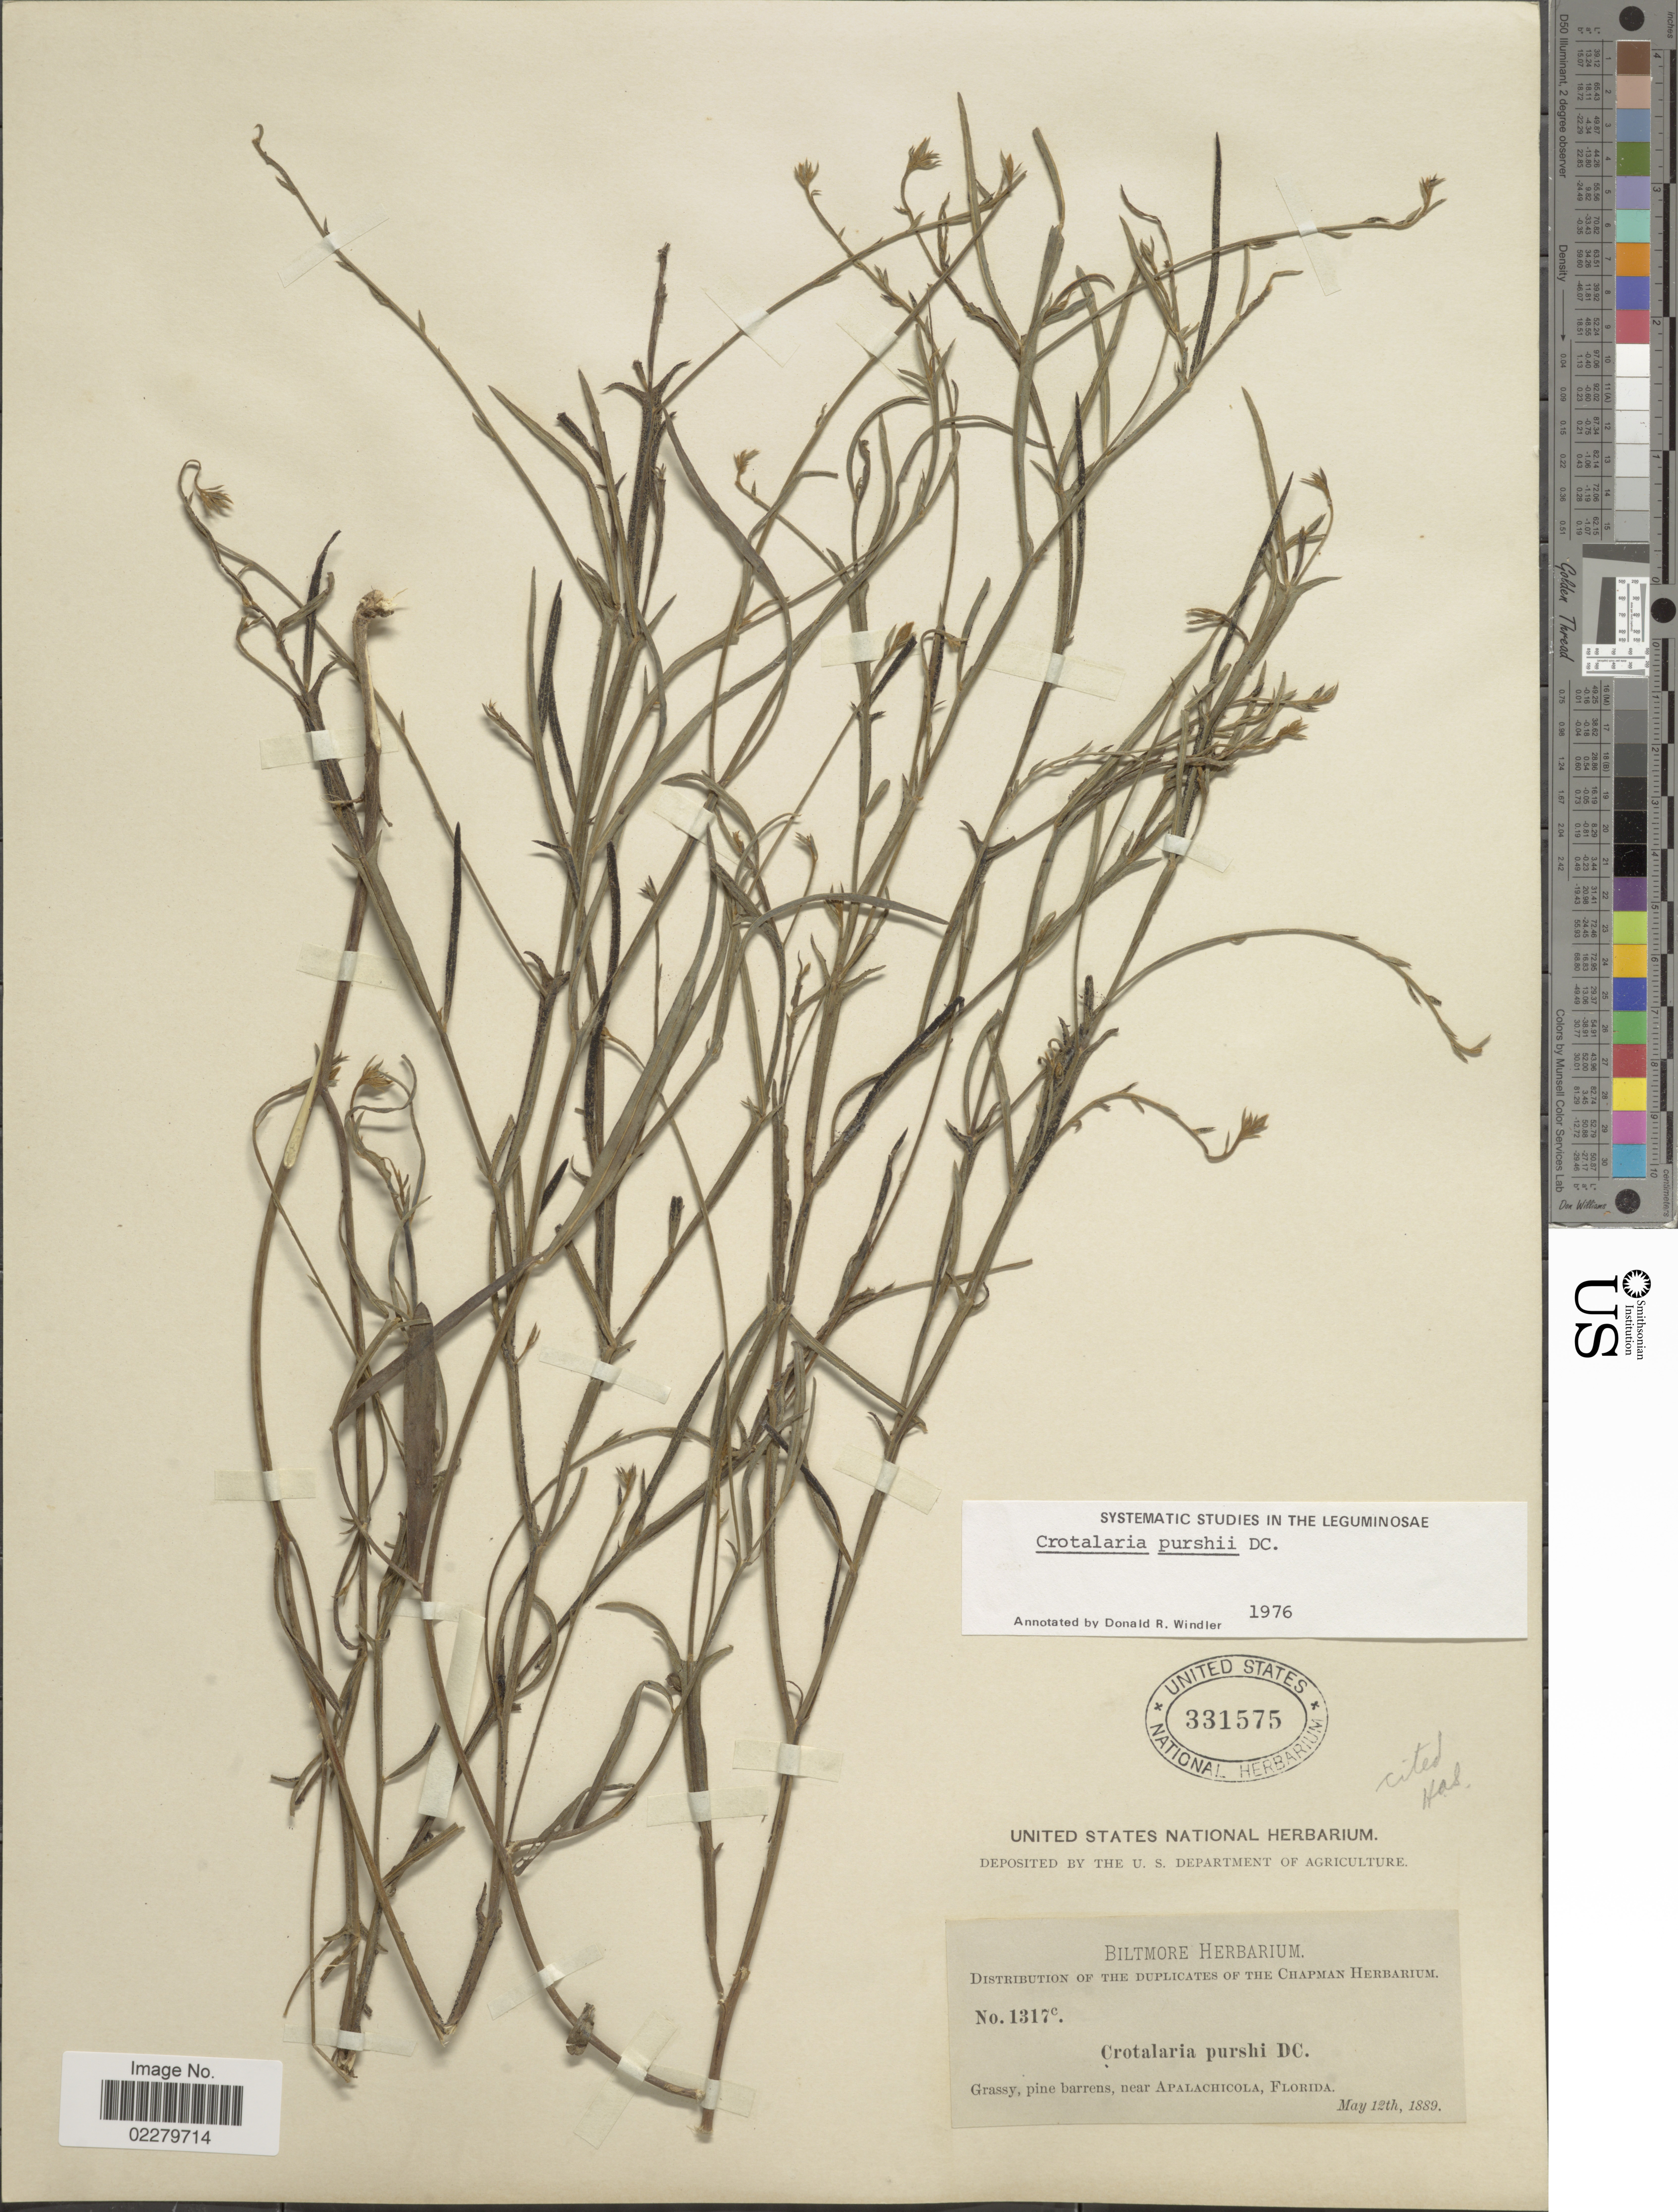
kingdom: Plantae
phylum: Tracheophyta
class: Magnoliopsida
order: Fabales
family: Fabaceae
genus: Crotalaria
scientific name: Crotalaria purshii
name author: DC.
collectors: ex herb. Biltmore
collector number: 1317c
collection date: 1889-05-12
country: United States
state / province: Florida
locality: Grassy, pine barrens, near Apalachicola, Florida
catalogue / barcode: US 331575